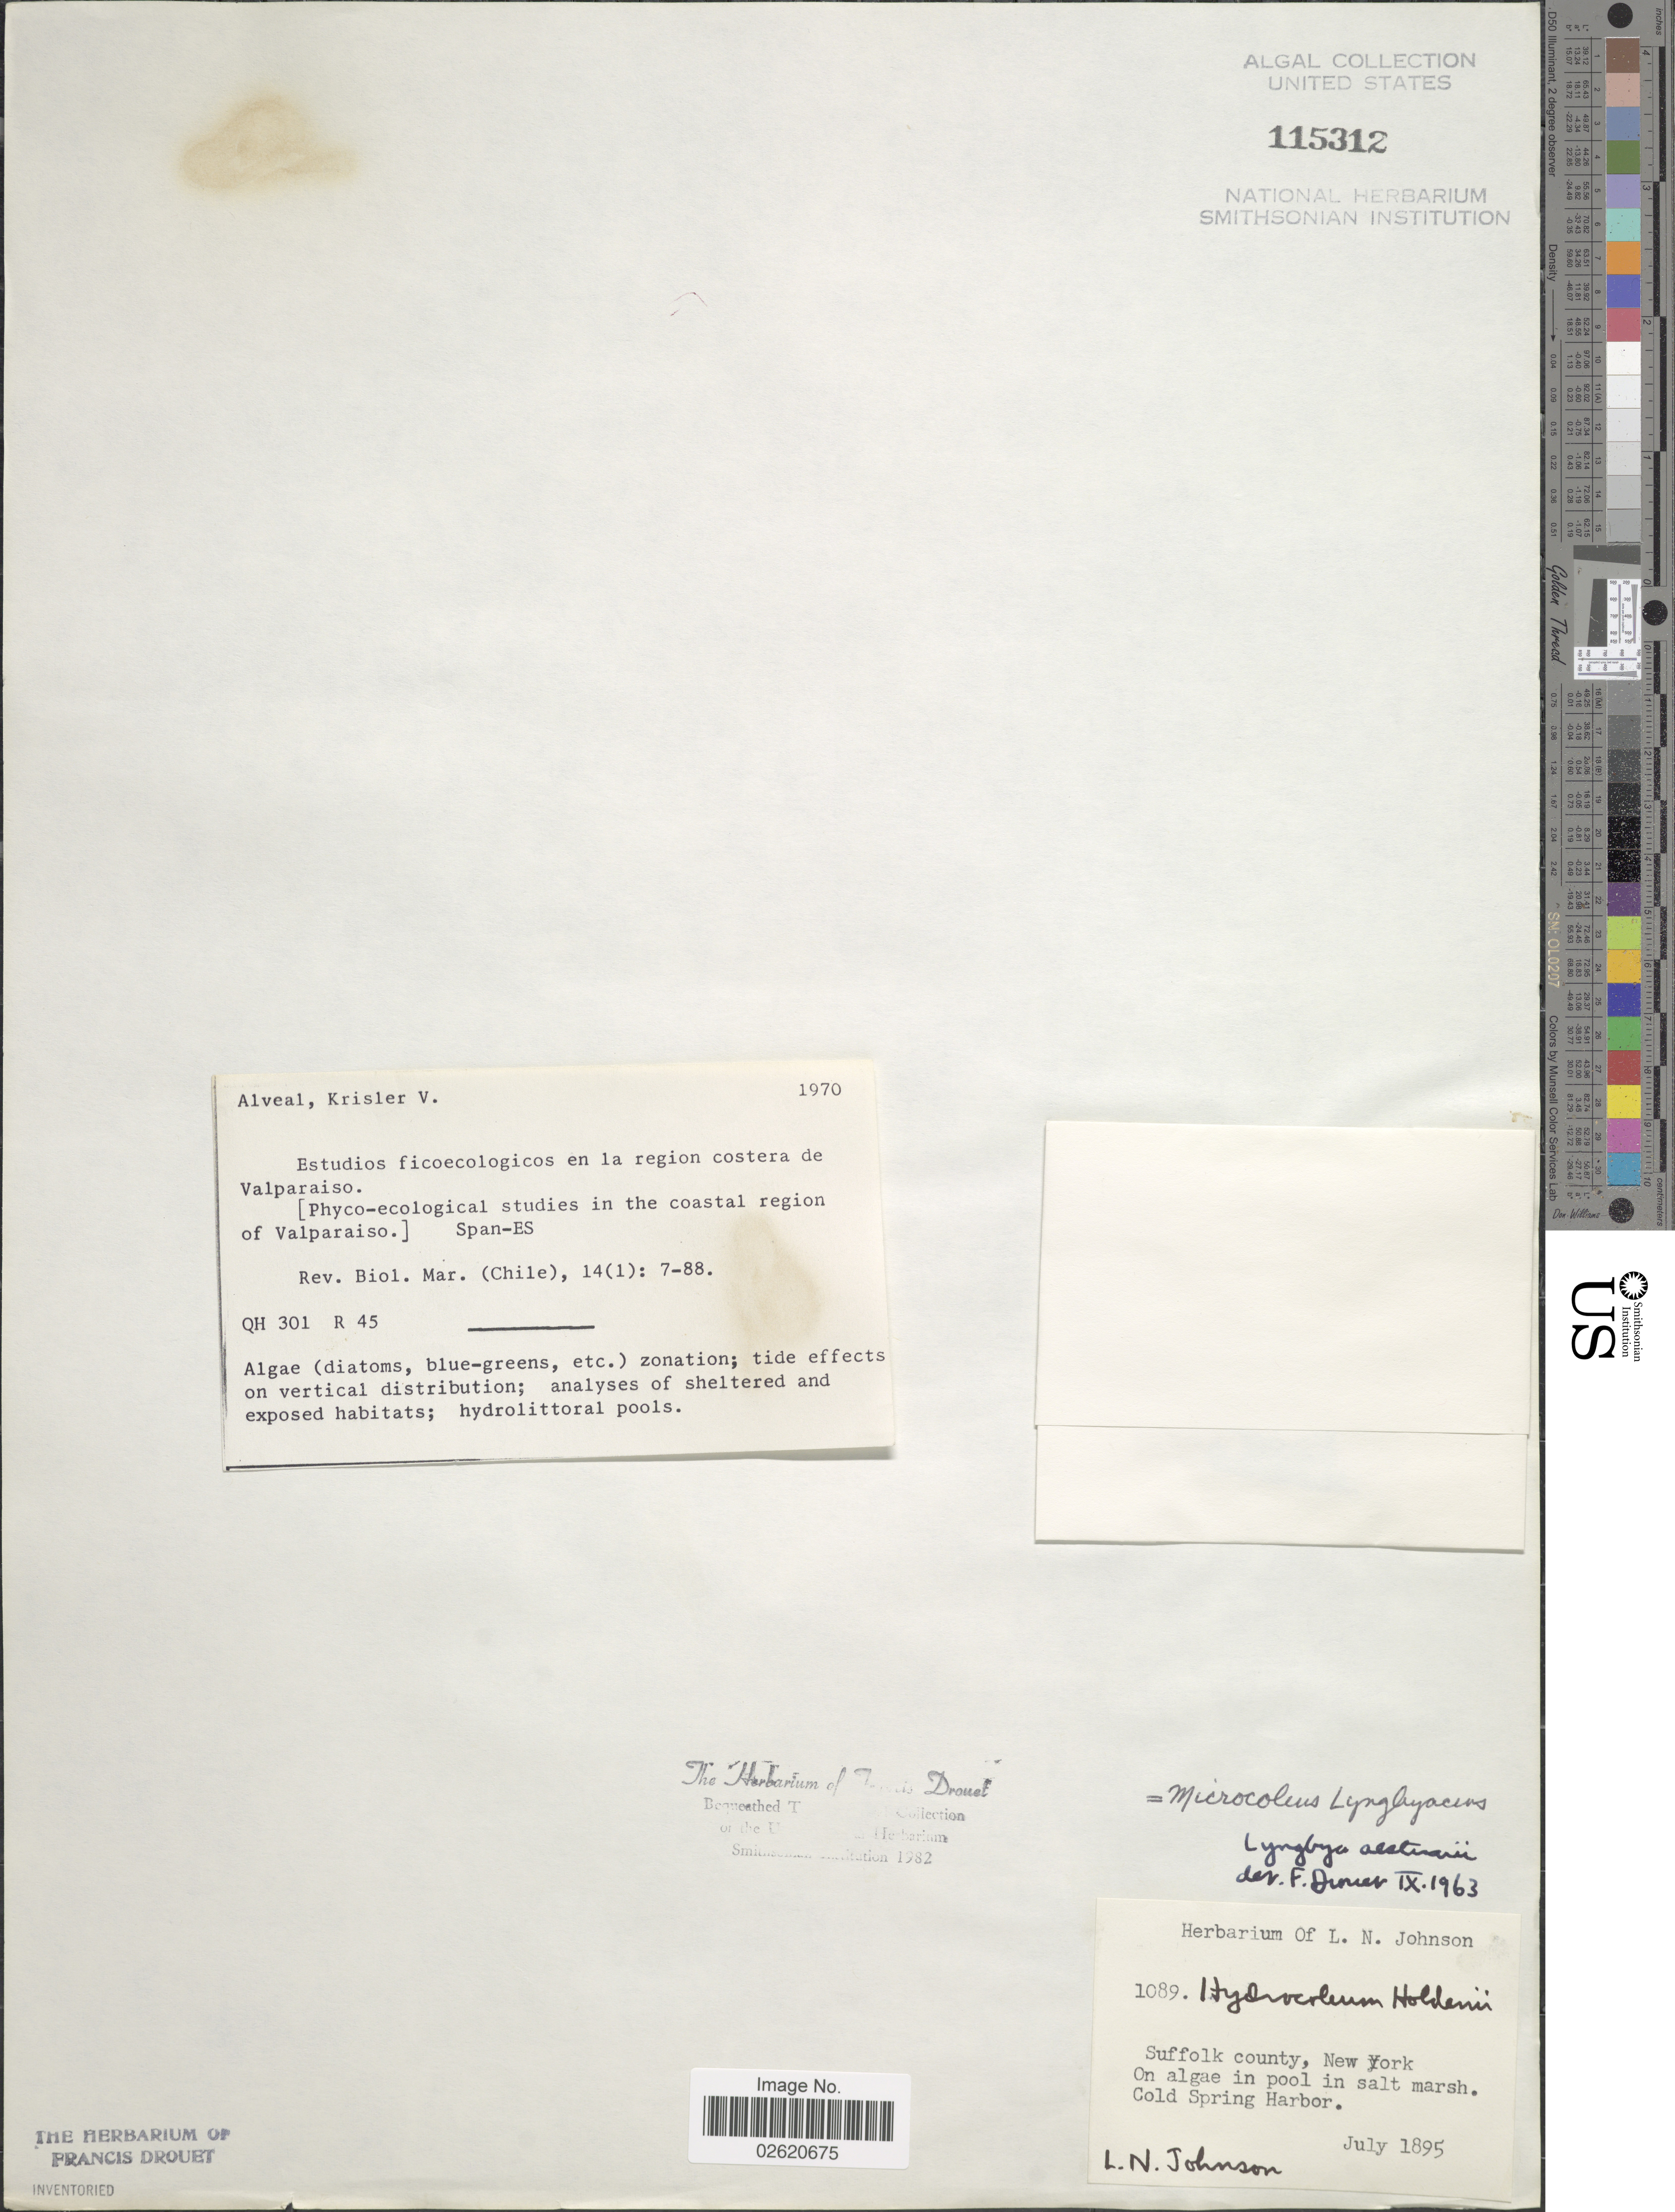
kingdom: Bacteria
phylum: Cyanobacteria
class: Cyanobacteriia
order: Cyanobacteriales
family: Microcoleaceae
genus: Microcoleus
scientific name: Microcoleus lyngbyaceus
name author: Kütz. ex Forti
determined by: Drouet, F. E.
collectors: L. N. Johnson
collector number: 1089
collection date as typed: Jul 1895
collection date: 1895-07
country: United States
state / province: New York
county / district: Suffolk County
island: Long Island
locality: Cold Spring Harbor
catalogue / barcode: US 115312